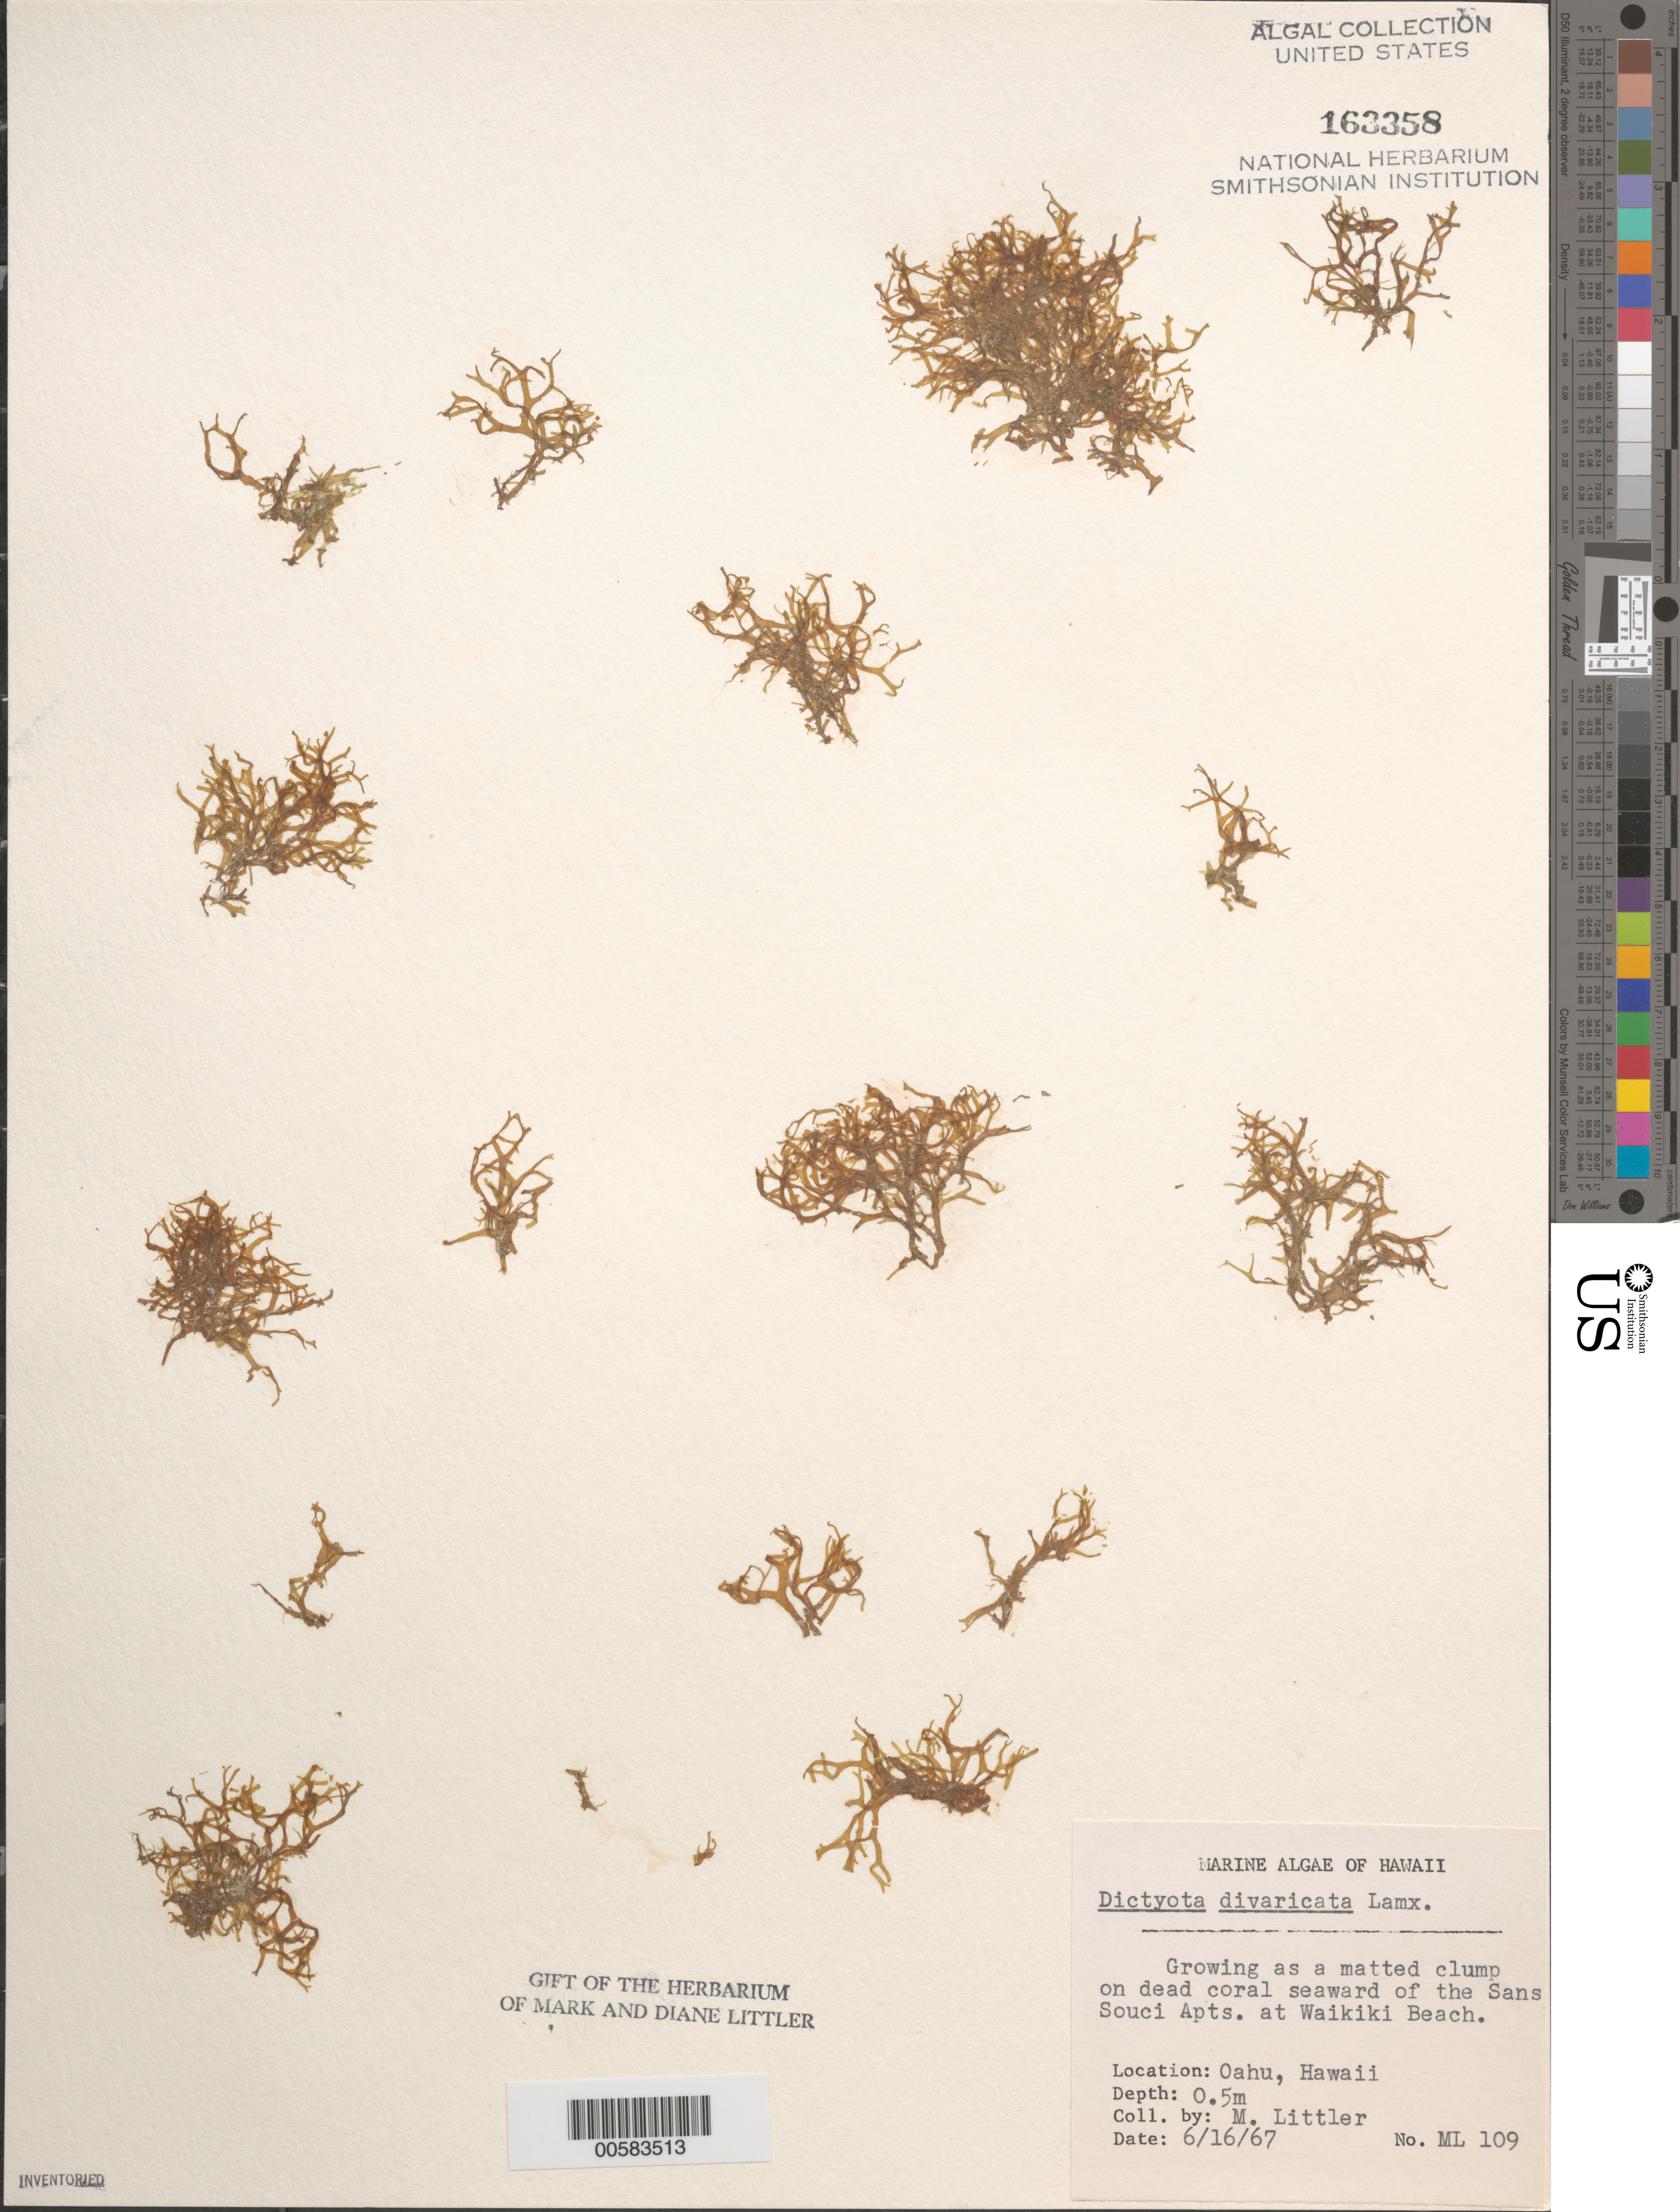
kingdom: Chromista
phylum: Ochrophyta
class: Phaeophyceae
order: Dictyotales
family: Dictyotaceae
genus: Dictyota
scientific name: Dictyota divaricata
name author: J.V.Lamouroux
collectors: M. M. Littler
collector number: ML 109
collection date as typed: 16 Jun 1967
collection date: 1967-06-16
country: United States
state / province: Hawaii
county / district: Honolulu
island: Oahu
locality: Waikiki Beach, Sans Souci Apartments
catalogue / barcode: US 163358